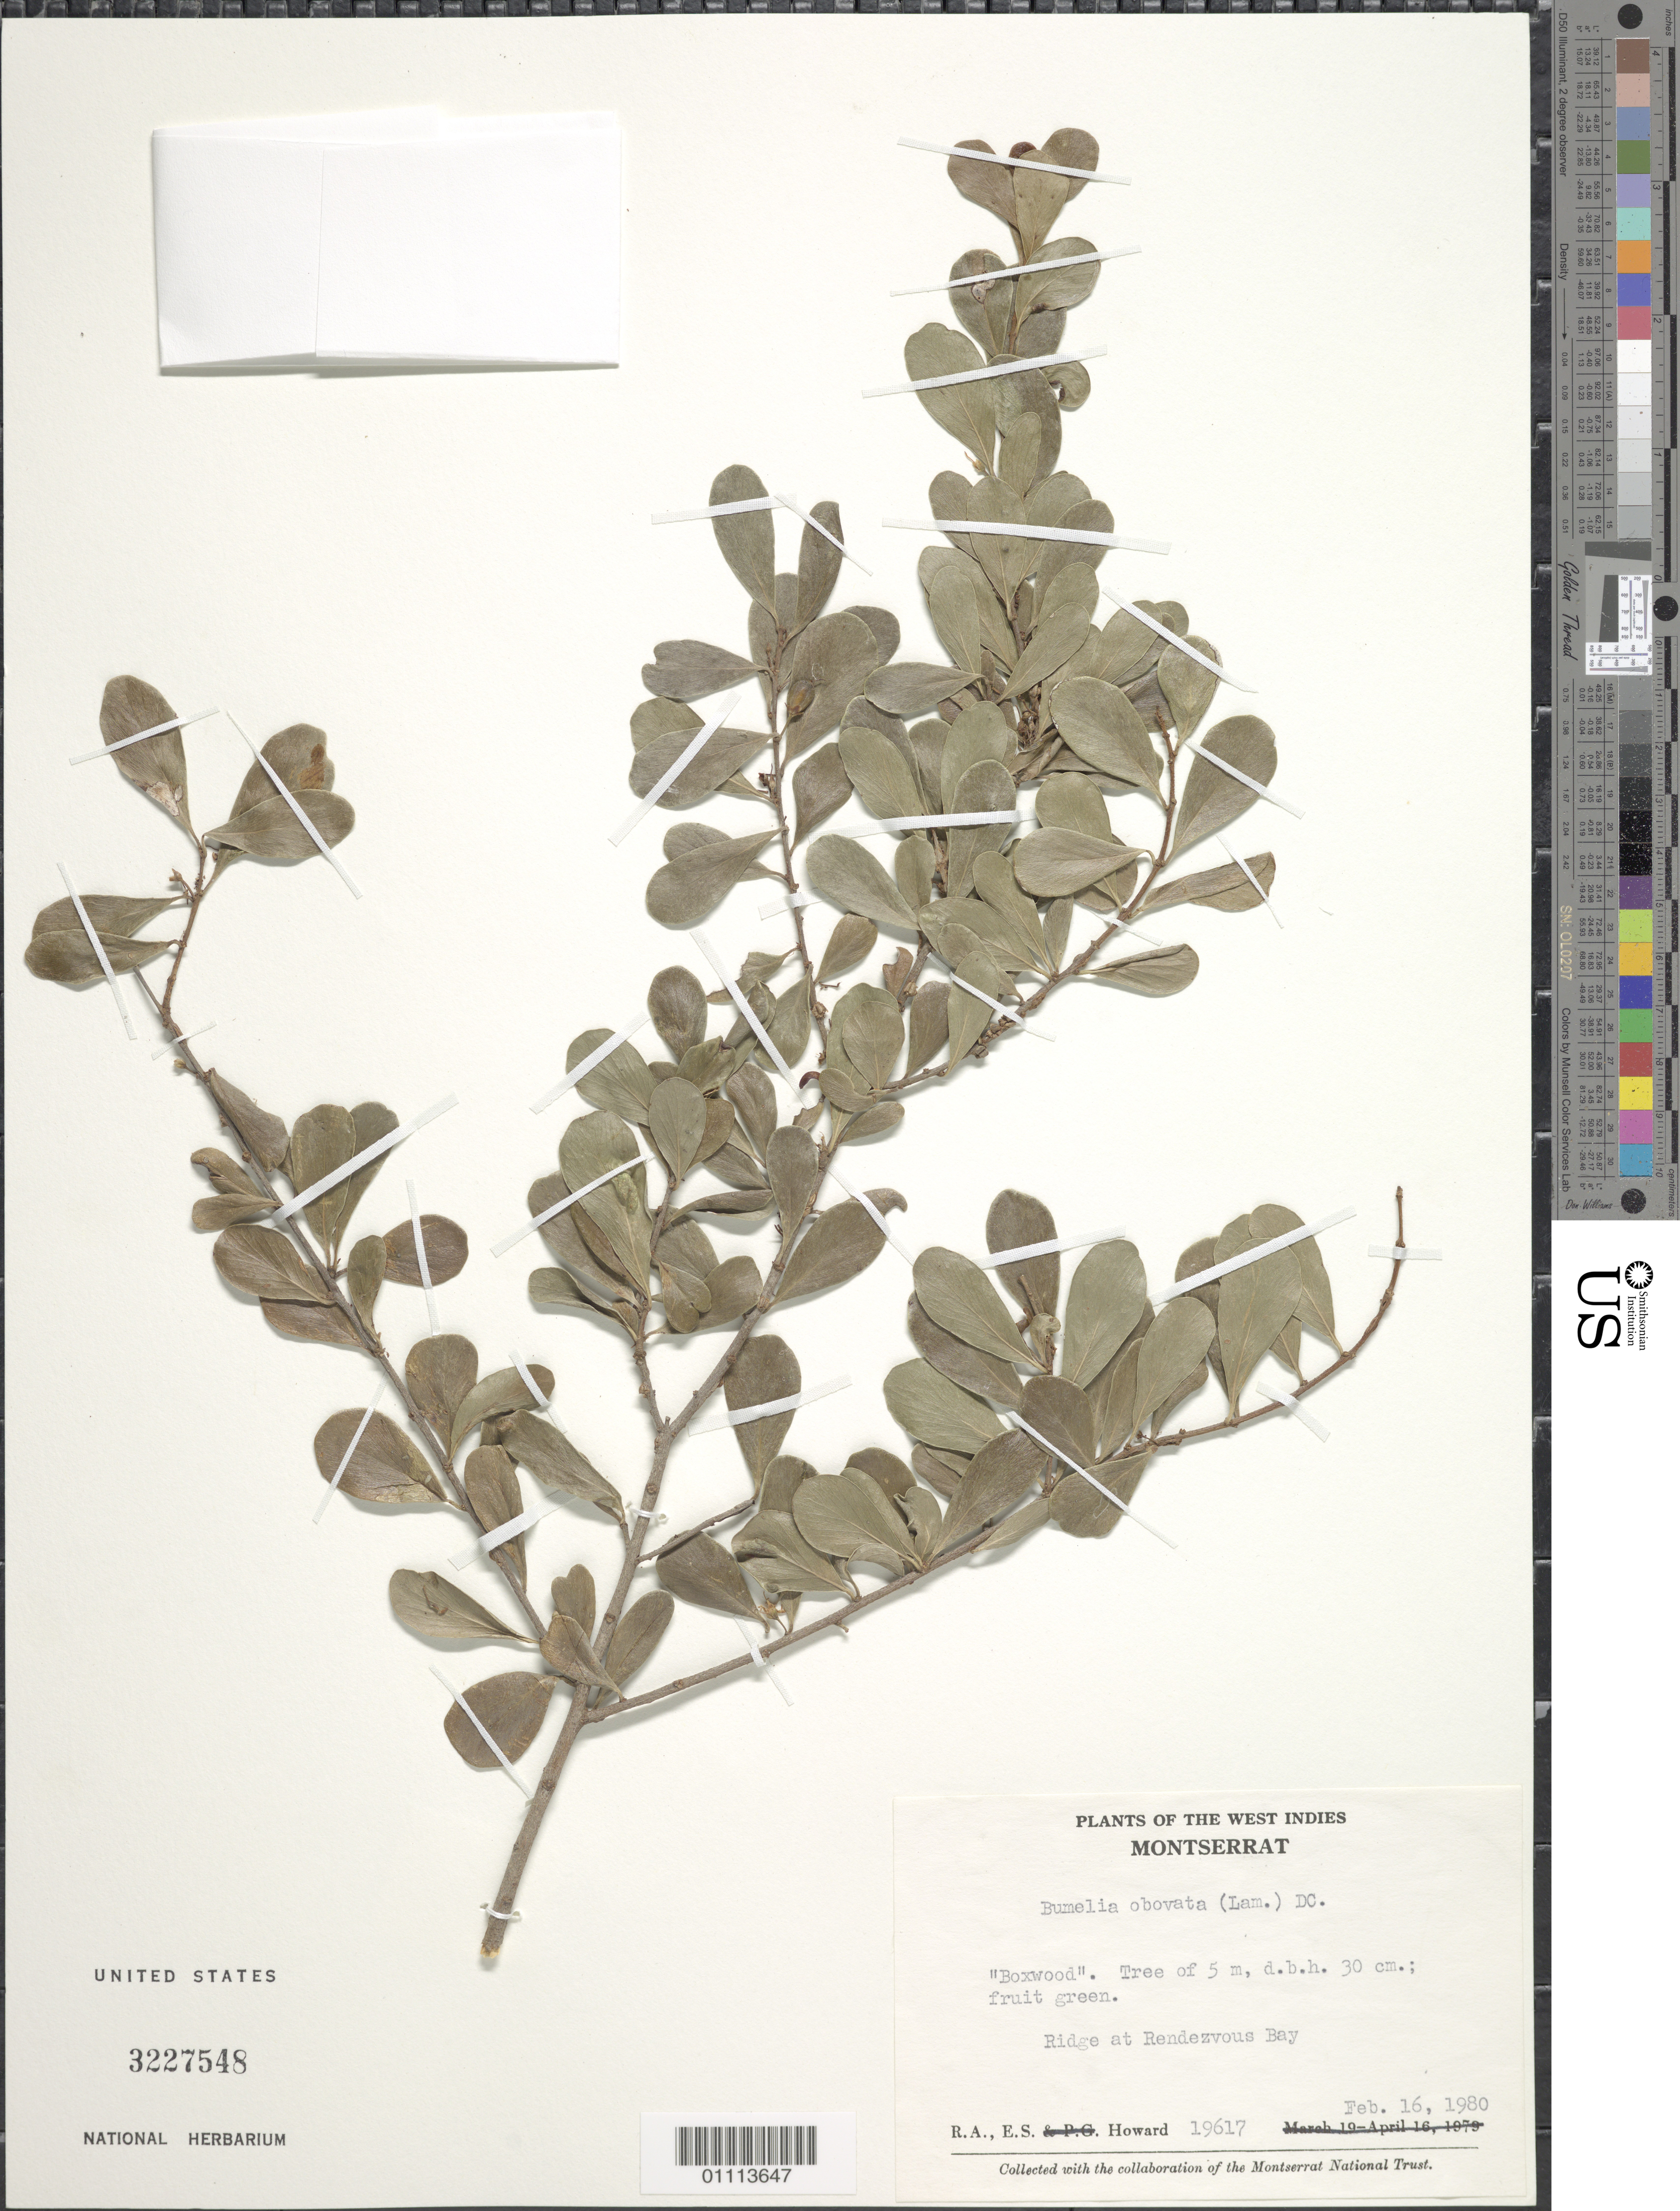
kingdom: Plantae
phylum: Tracheophyta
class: Magnoliopsida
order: Ericales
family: Sapotaceae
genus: Sideroxylon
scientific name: Sideroxylon obovatum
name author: Lam.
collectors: R. A. Howard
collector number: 19617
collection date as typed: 16 Feb 1980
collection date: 1980-02-16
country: Montserrat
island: Montserrat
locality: Rendezvous Bay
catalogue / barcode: US 3227548